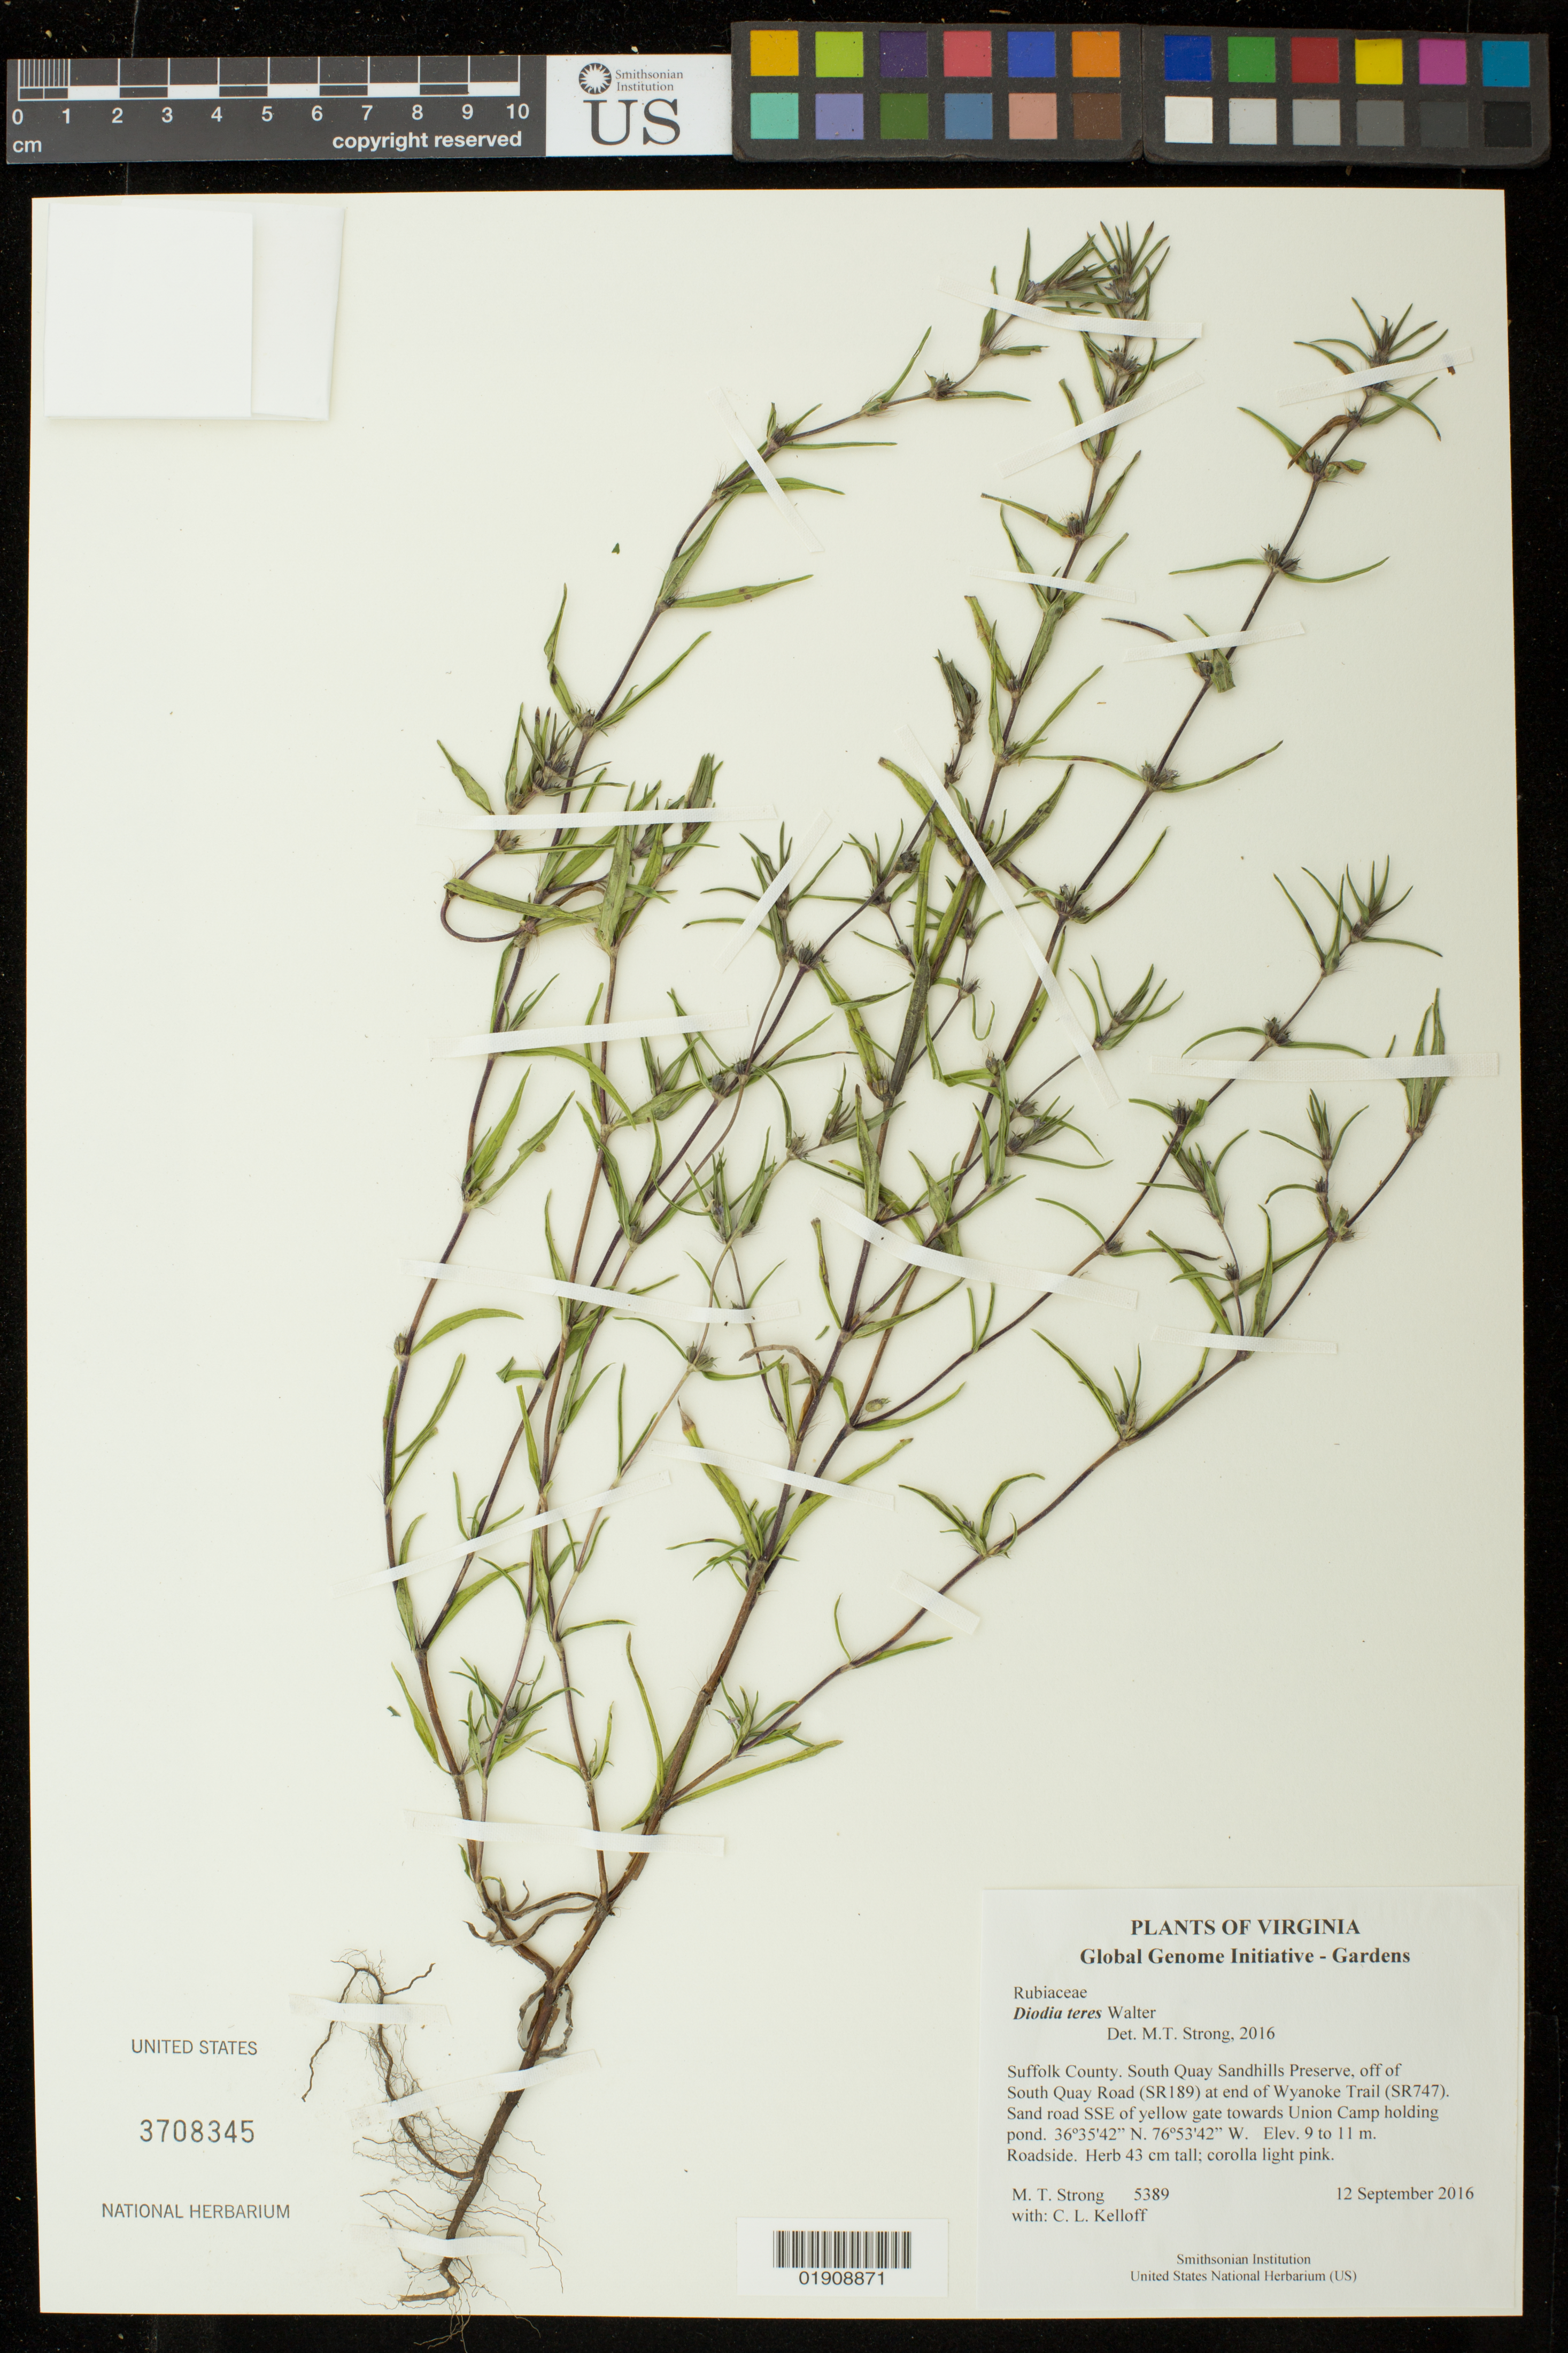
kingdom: Plantae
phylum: Tracheophyta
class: Magnoliopsida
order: Gentianales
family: Rubiaceae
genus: Diodia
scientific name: Diodia teres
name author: Walter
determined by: Strong, Mark T., (BOT), Smithsonian Institution - National Museum of Natural History (UNITED STATES)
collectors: M. T. Strong & C. L. Kelloff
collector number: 5389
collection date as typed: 12 September 2016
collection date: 2016-09-12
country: United States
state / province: Virginia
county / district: City of Suffolk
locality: South Quay Sandhill Preserve. Off of South Quay Road (SR189) at end of Wyanoke Trail (SR747). Sand road SSE of yellow gate towards Union Camp holding pond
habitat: Roadside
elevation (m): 9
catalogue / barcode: US 3708345